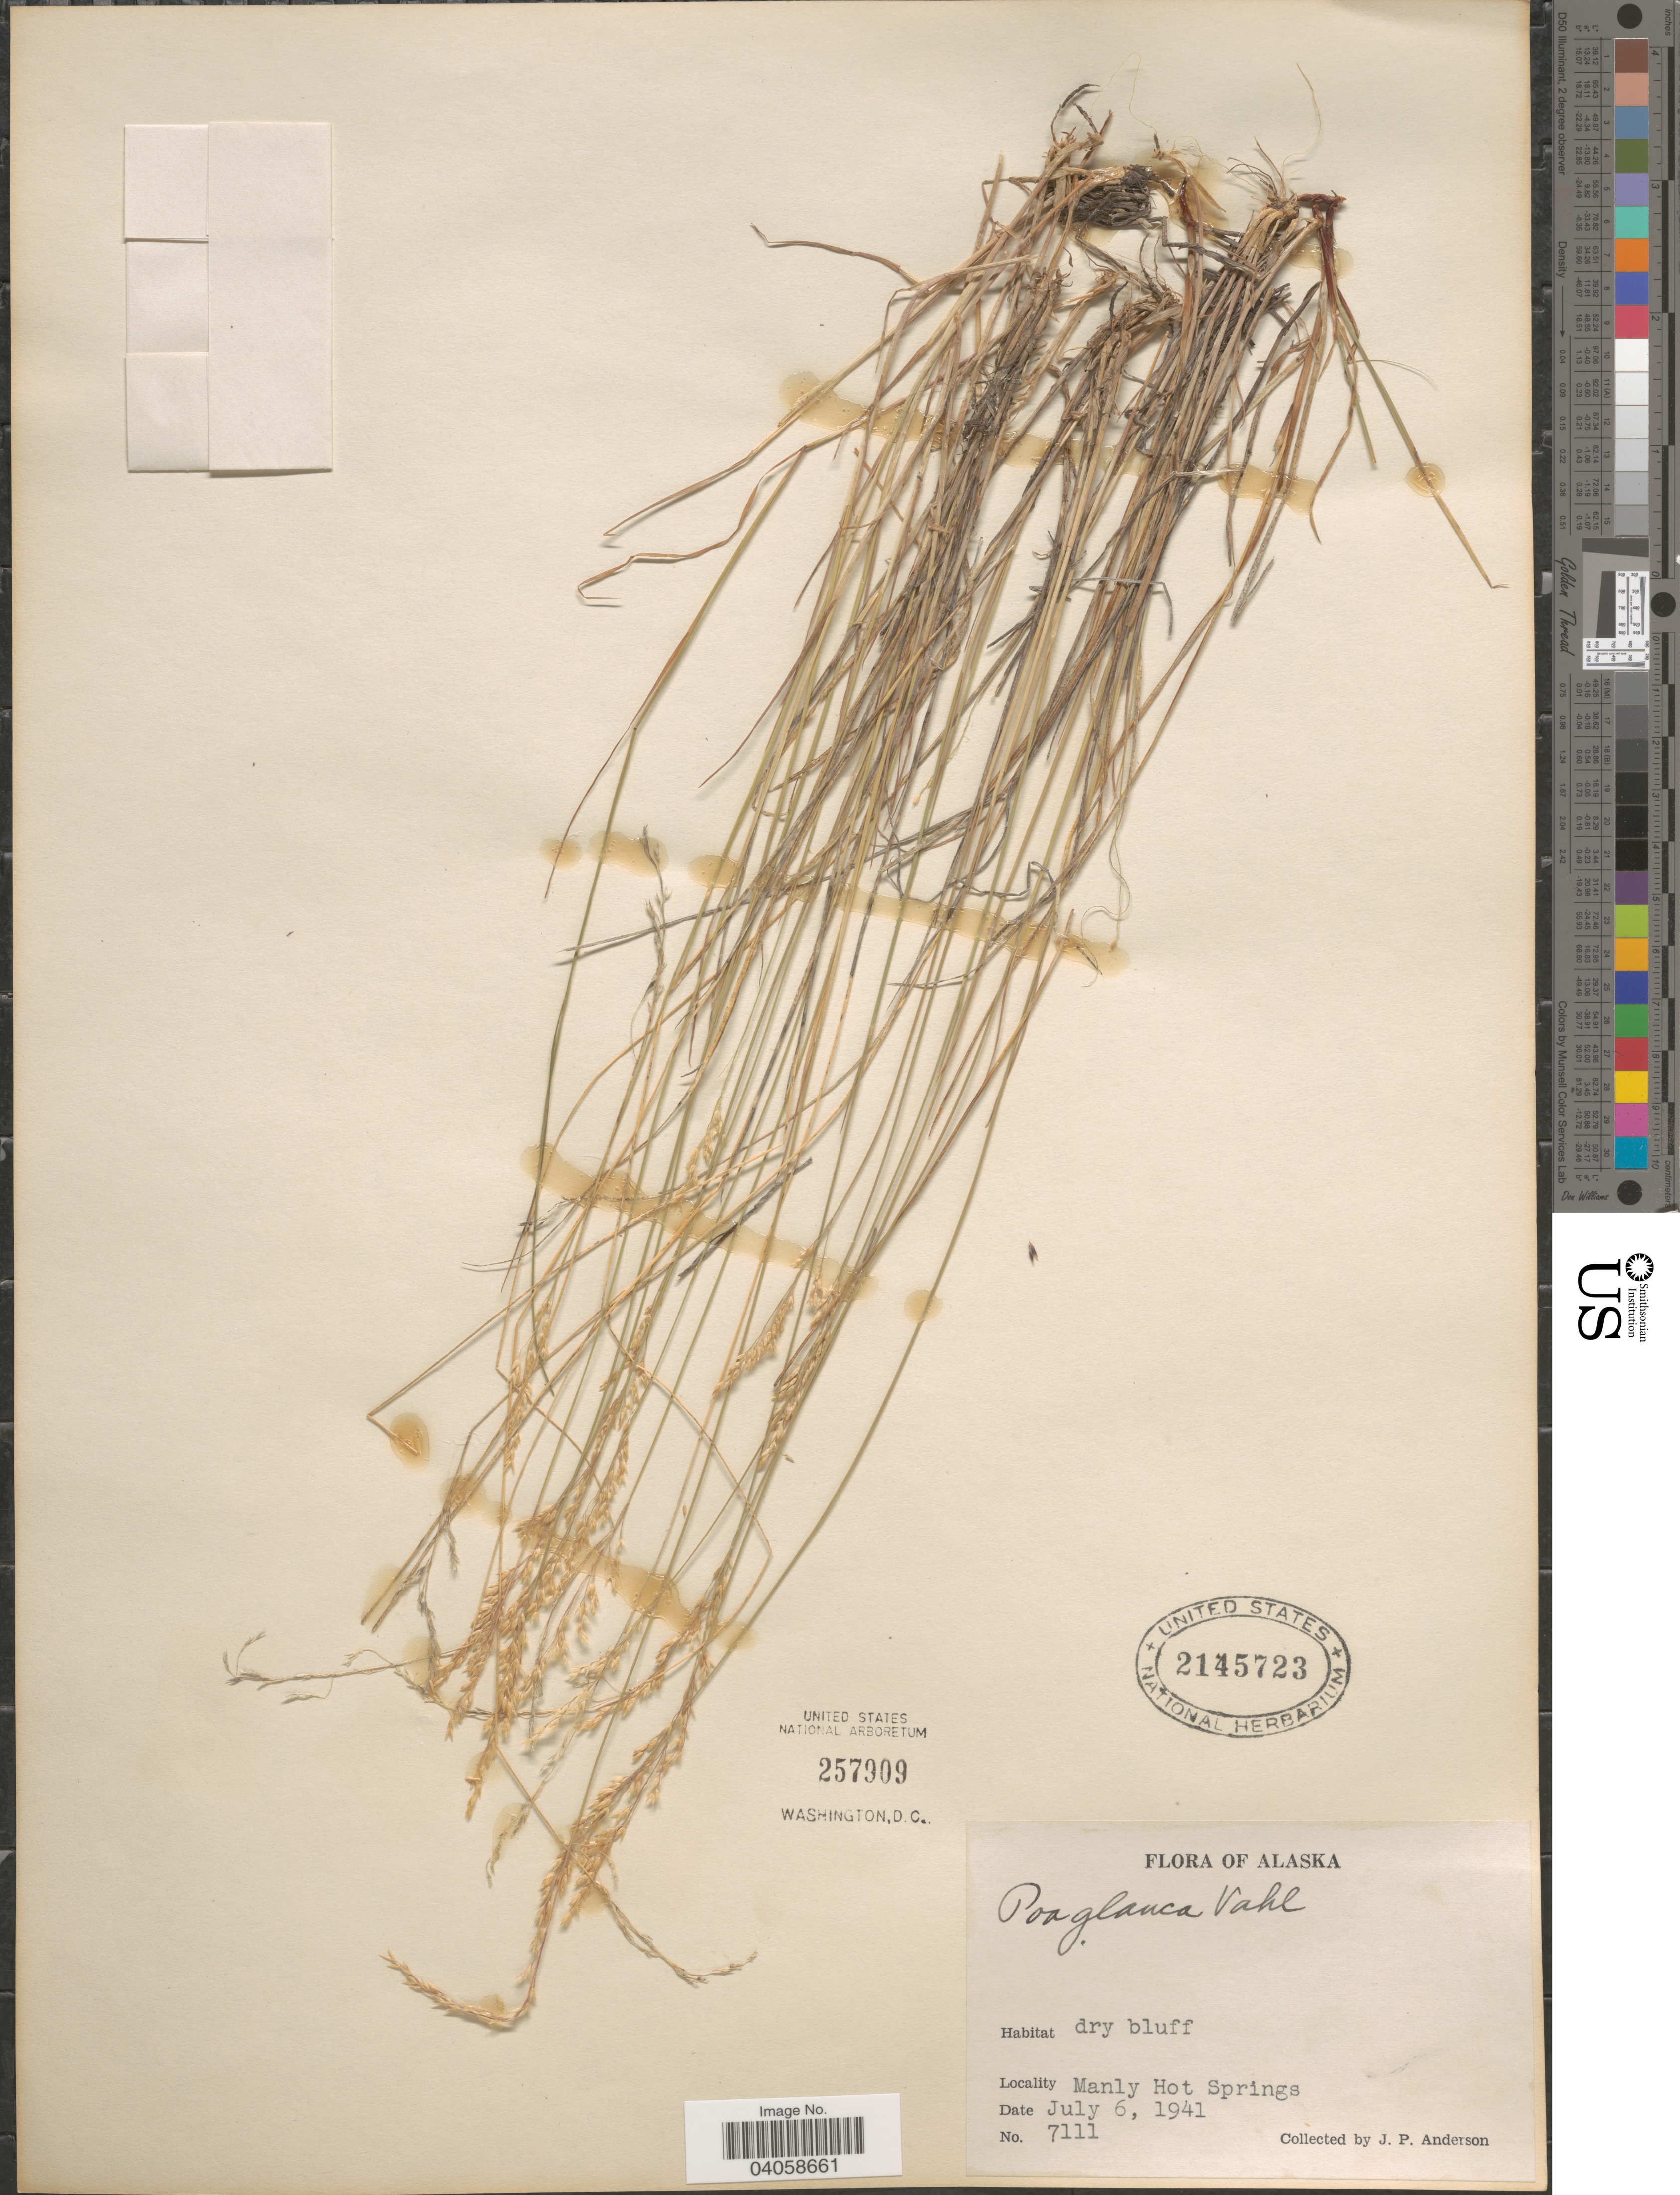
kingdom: Plantae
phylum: Tracheophyta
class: Liliopsida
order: Poales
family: Poaceae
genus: Poa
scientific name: Poa glauca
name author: Vahl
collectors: J. P. Anderson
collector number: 7111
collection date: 1941-07-06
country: United States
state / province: Alaska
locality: Manly Hot Springs.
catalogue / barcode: US 2145723